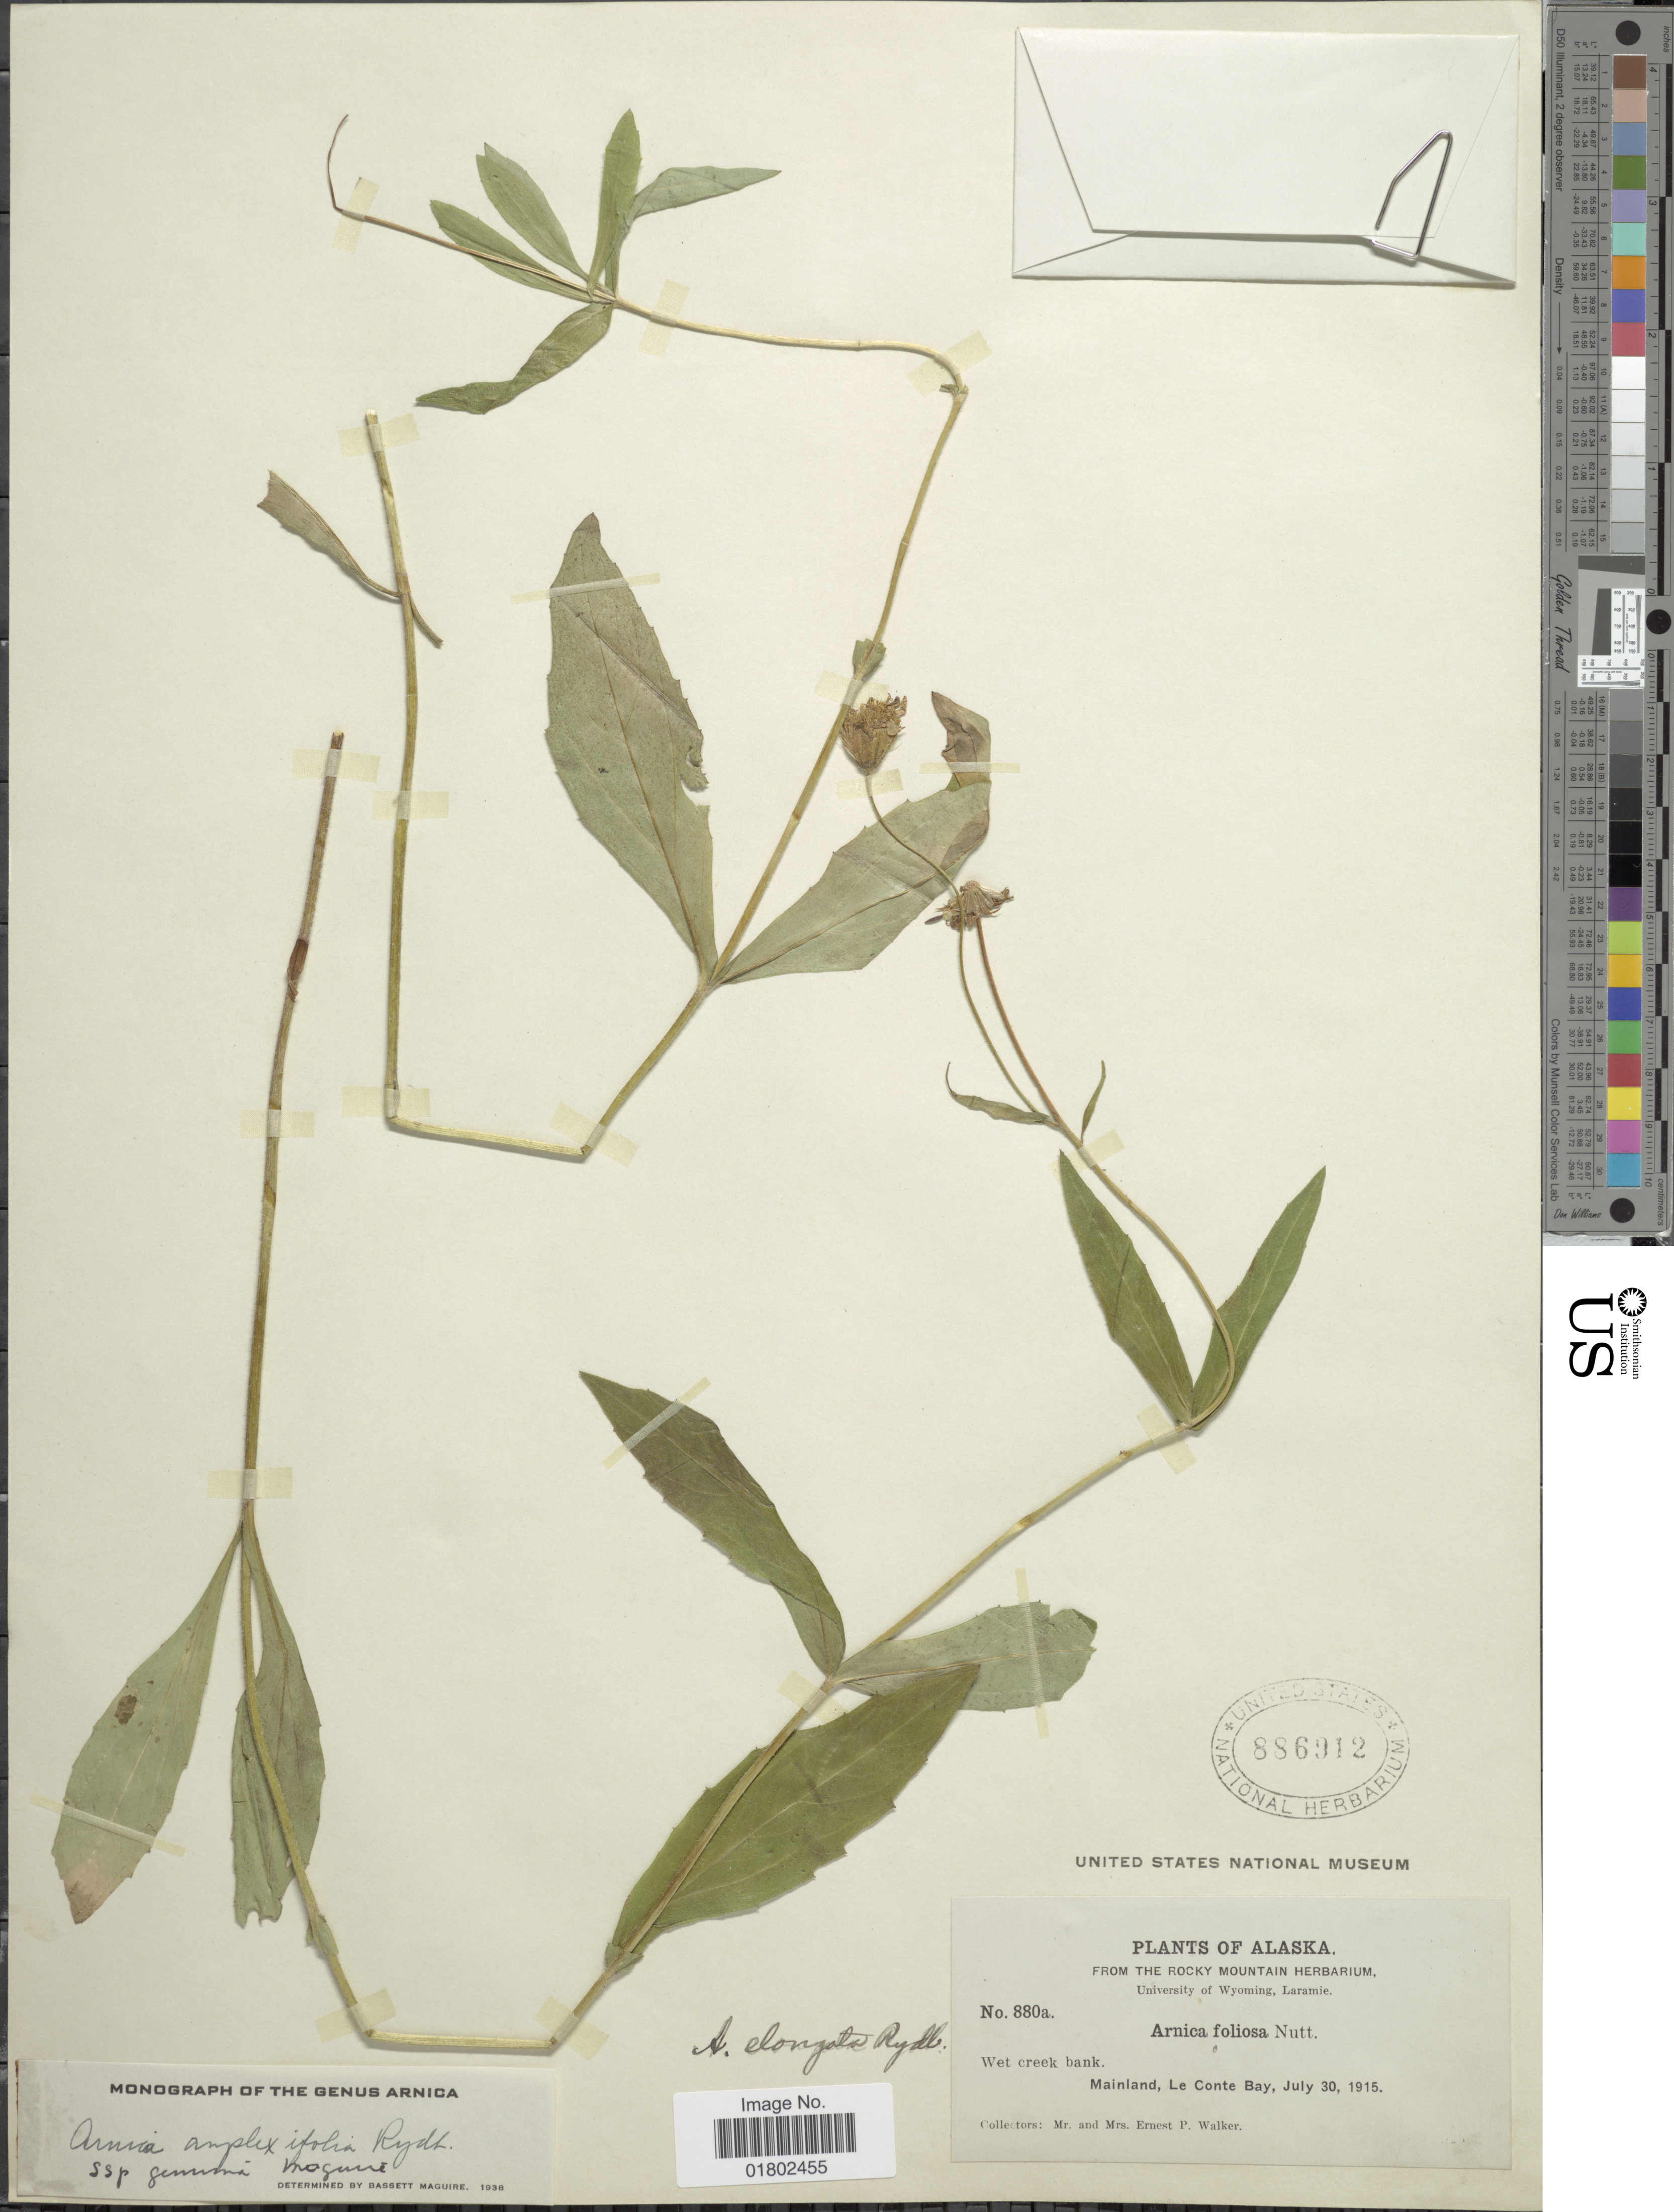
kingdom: Plantae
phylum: Tracheophyta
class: Magnoliopsida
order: Asterales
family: Asteraceae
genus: Arnica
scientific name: Arnica amplexifolia subsp. genuina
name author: Maguire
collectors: E. P. Walker & E. Walker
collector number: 880a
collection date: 1915-07-30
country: United States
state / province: Alaska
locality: Mainland, Le Conte Bay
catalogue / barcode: US 886912